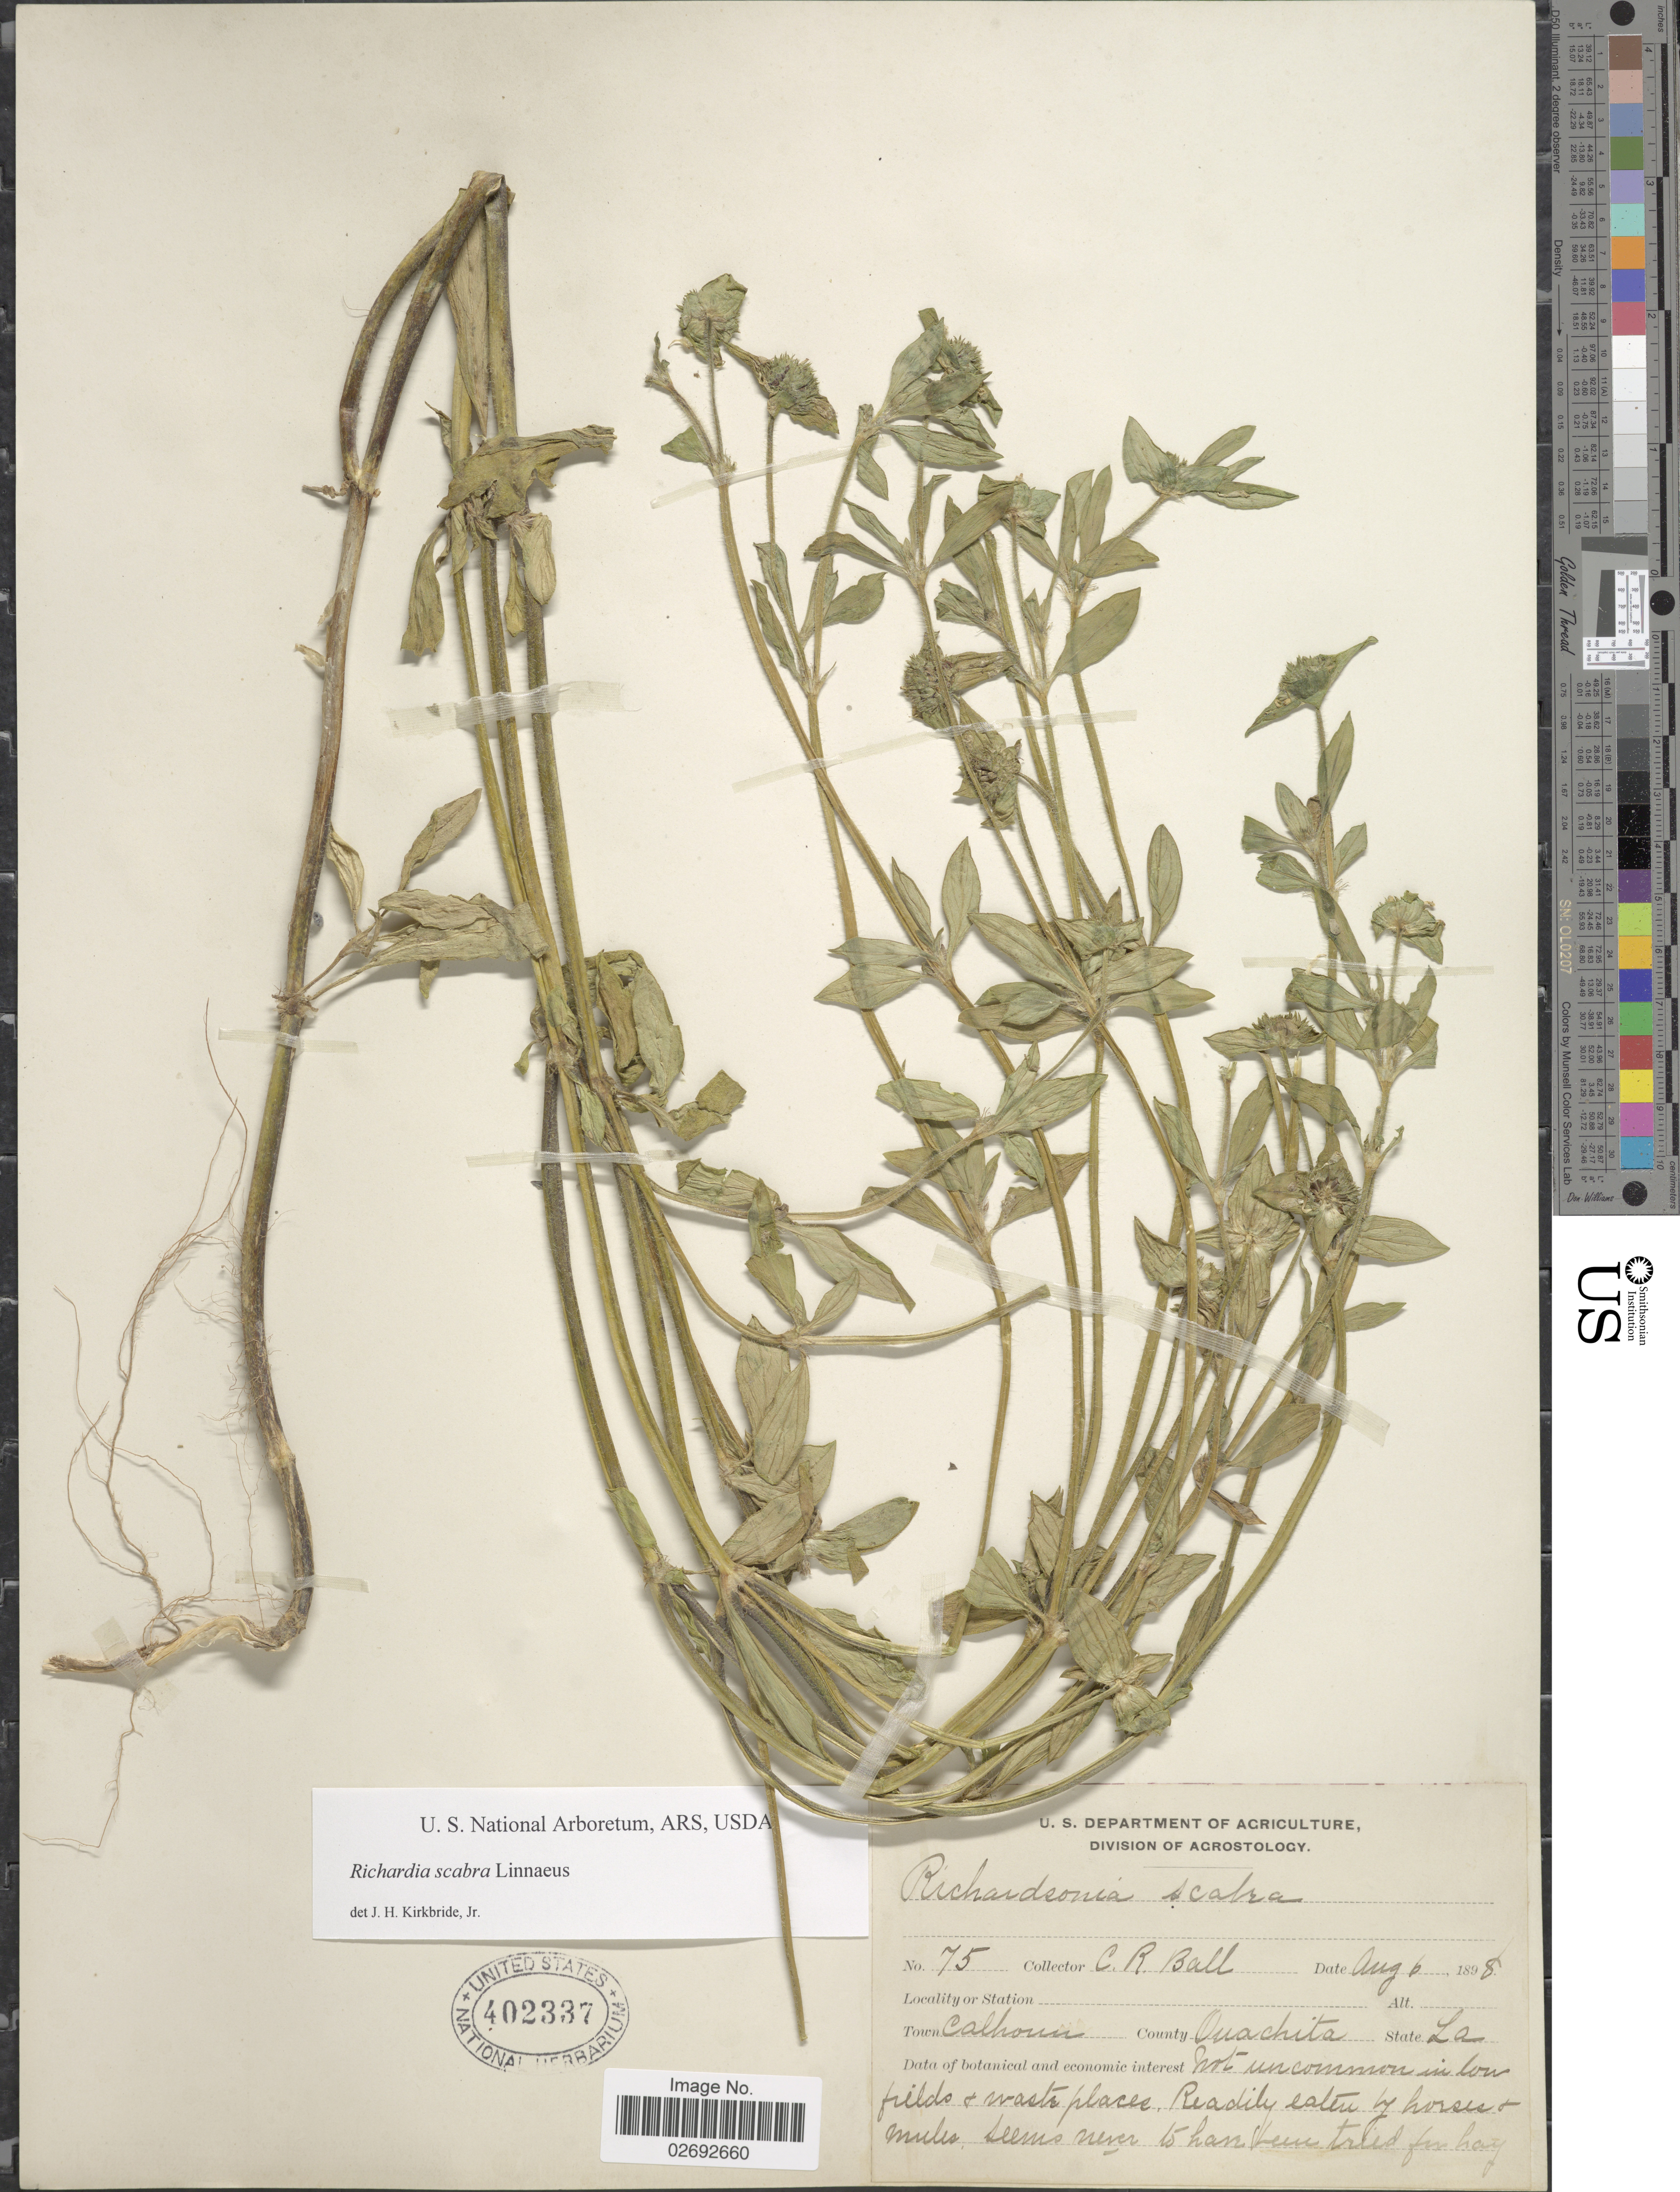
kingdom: Plantae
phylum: Tracheophyta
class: Magnoliopsida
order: Gentianales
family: Rubiaceae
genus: Richardia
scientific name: Richardia scabra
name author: L.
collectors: C. R. Ball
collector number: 75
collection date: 1898-08-06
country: United States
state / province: Louisiana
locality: Town Calhoun, County Ouachita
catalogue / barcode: US 402337